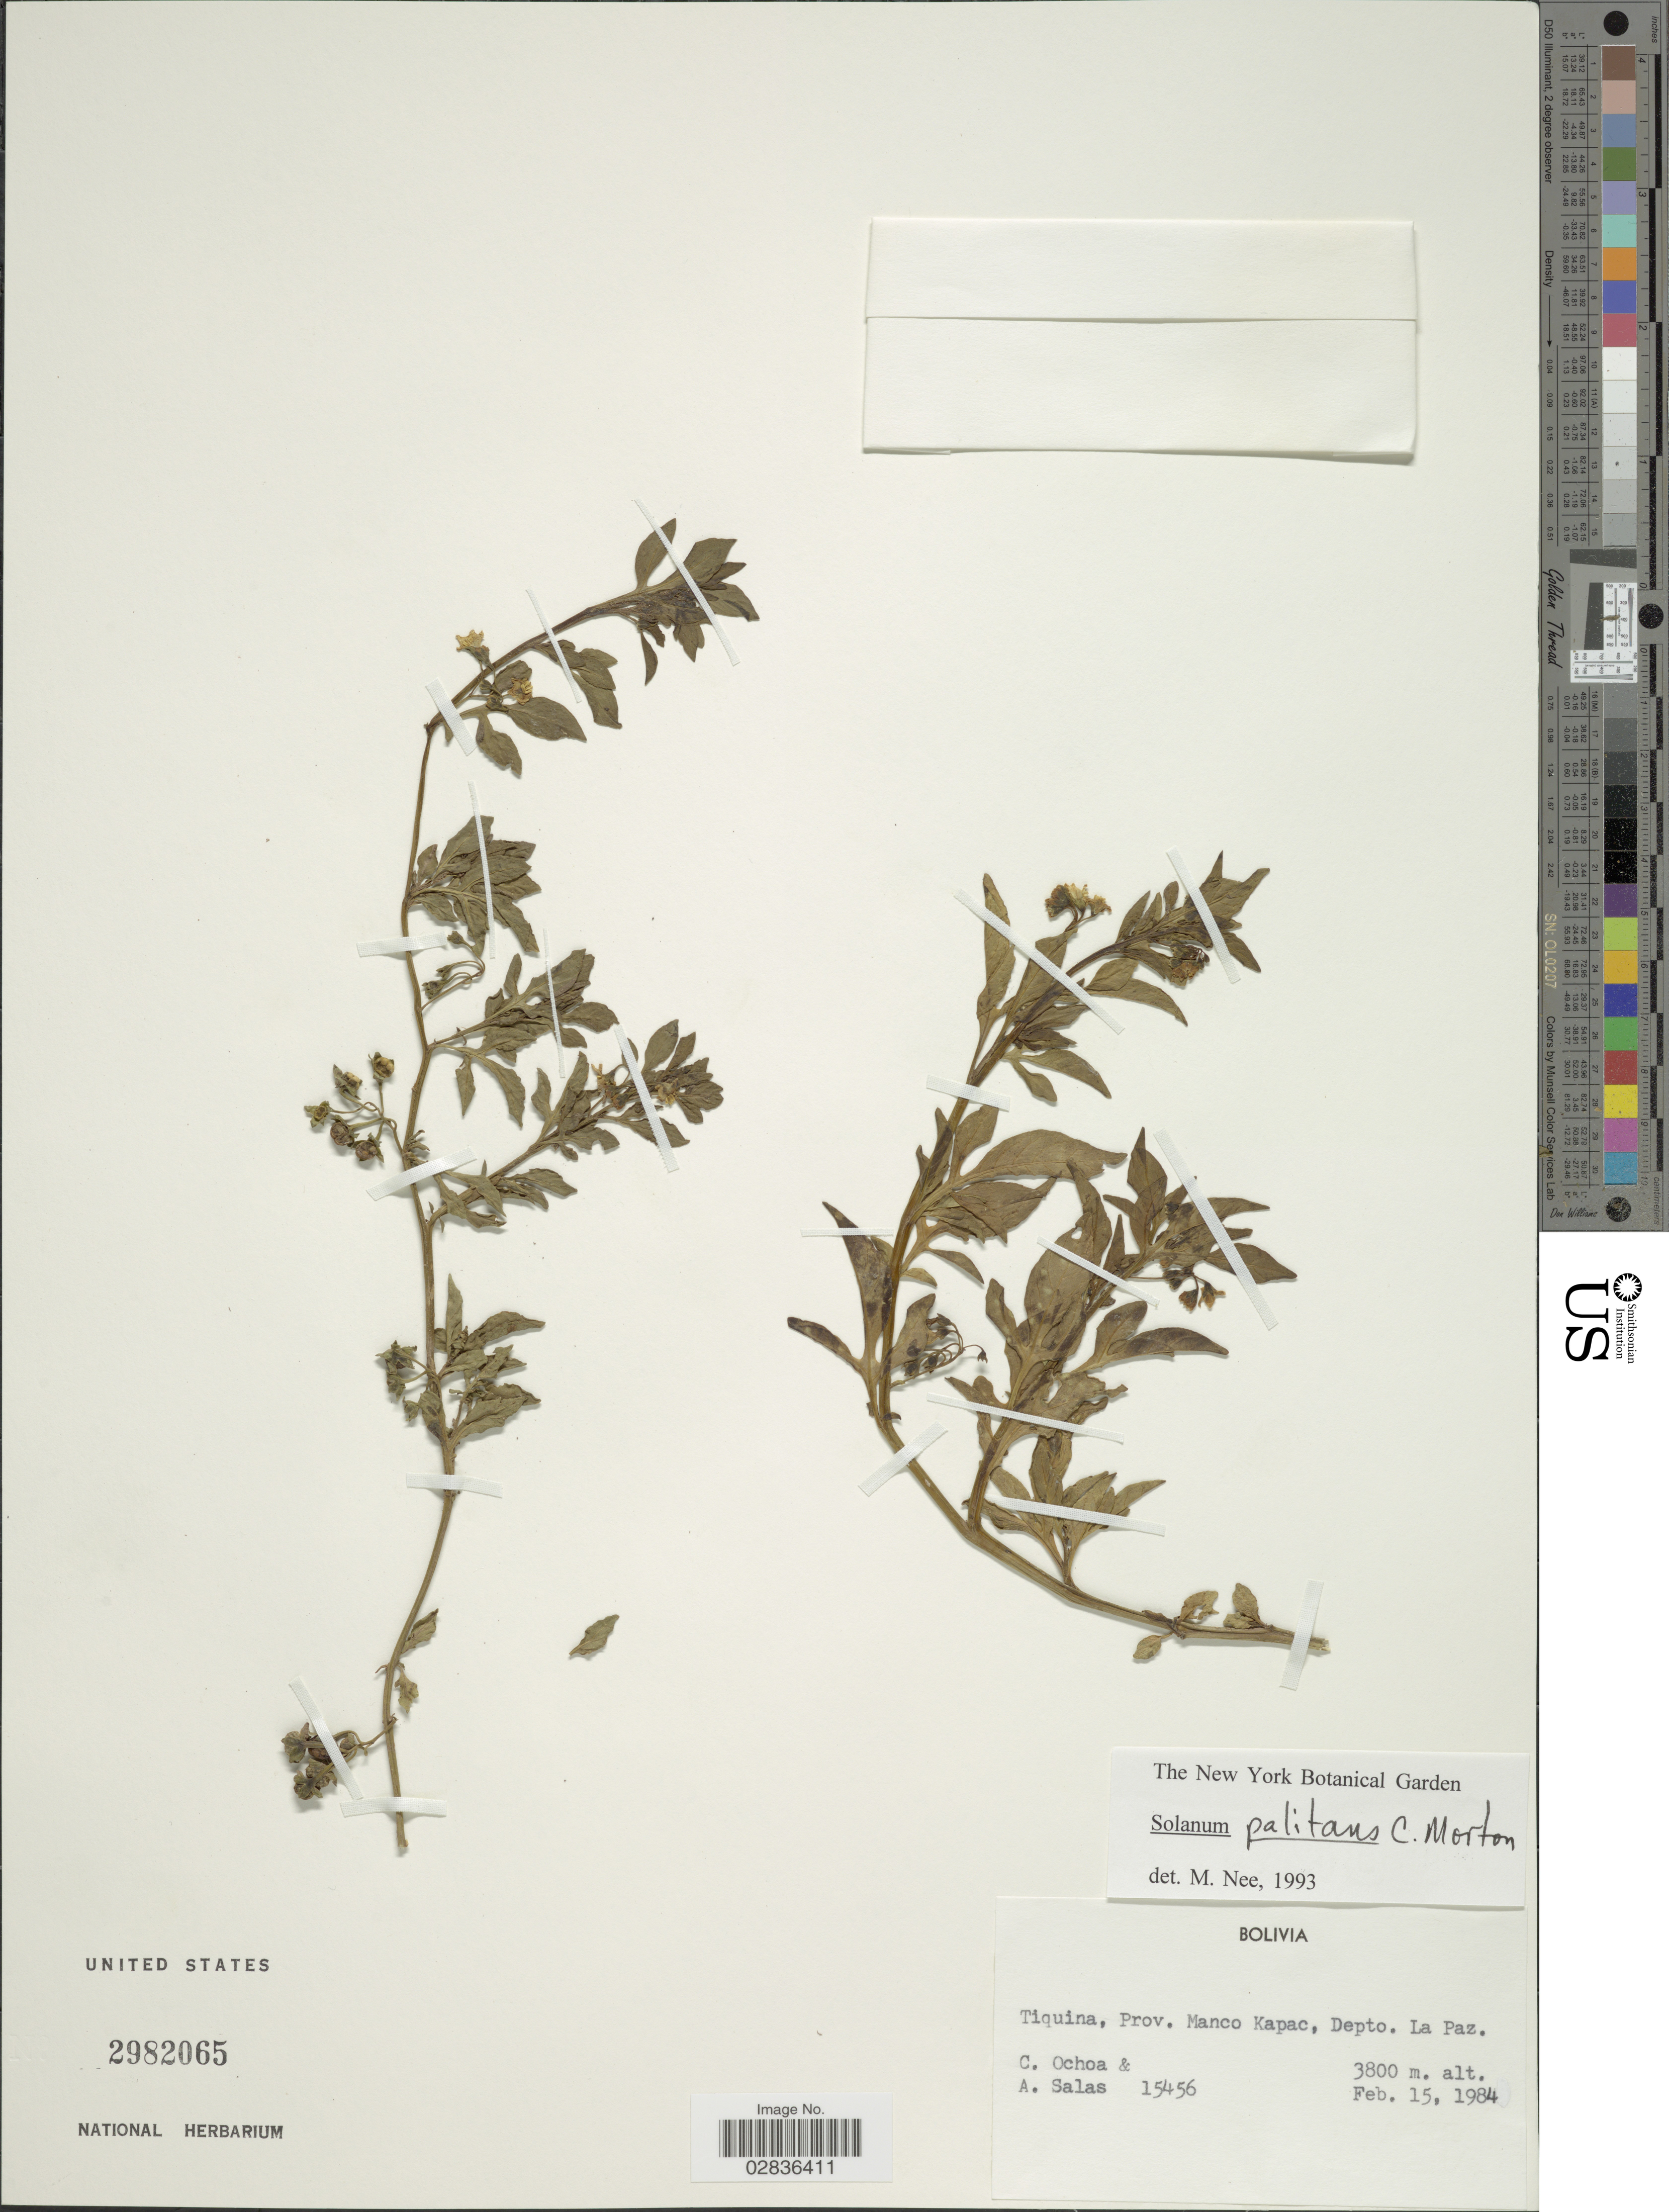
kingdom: Plantae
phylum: Tracheophyta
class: Magnoliopsida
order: Solanales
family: Solanaceae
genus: Solanum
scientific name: Solanum palitans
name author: C.V. Morton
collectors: C. Ochoa & A. Salas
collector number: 15456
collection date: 1984-02-15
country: Bolivia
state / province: La Paz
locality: Tiquina, Prov. Manco Kapac, Depto. La Paz.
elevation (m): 3800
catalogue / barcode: US 2982065